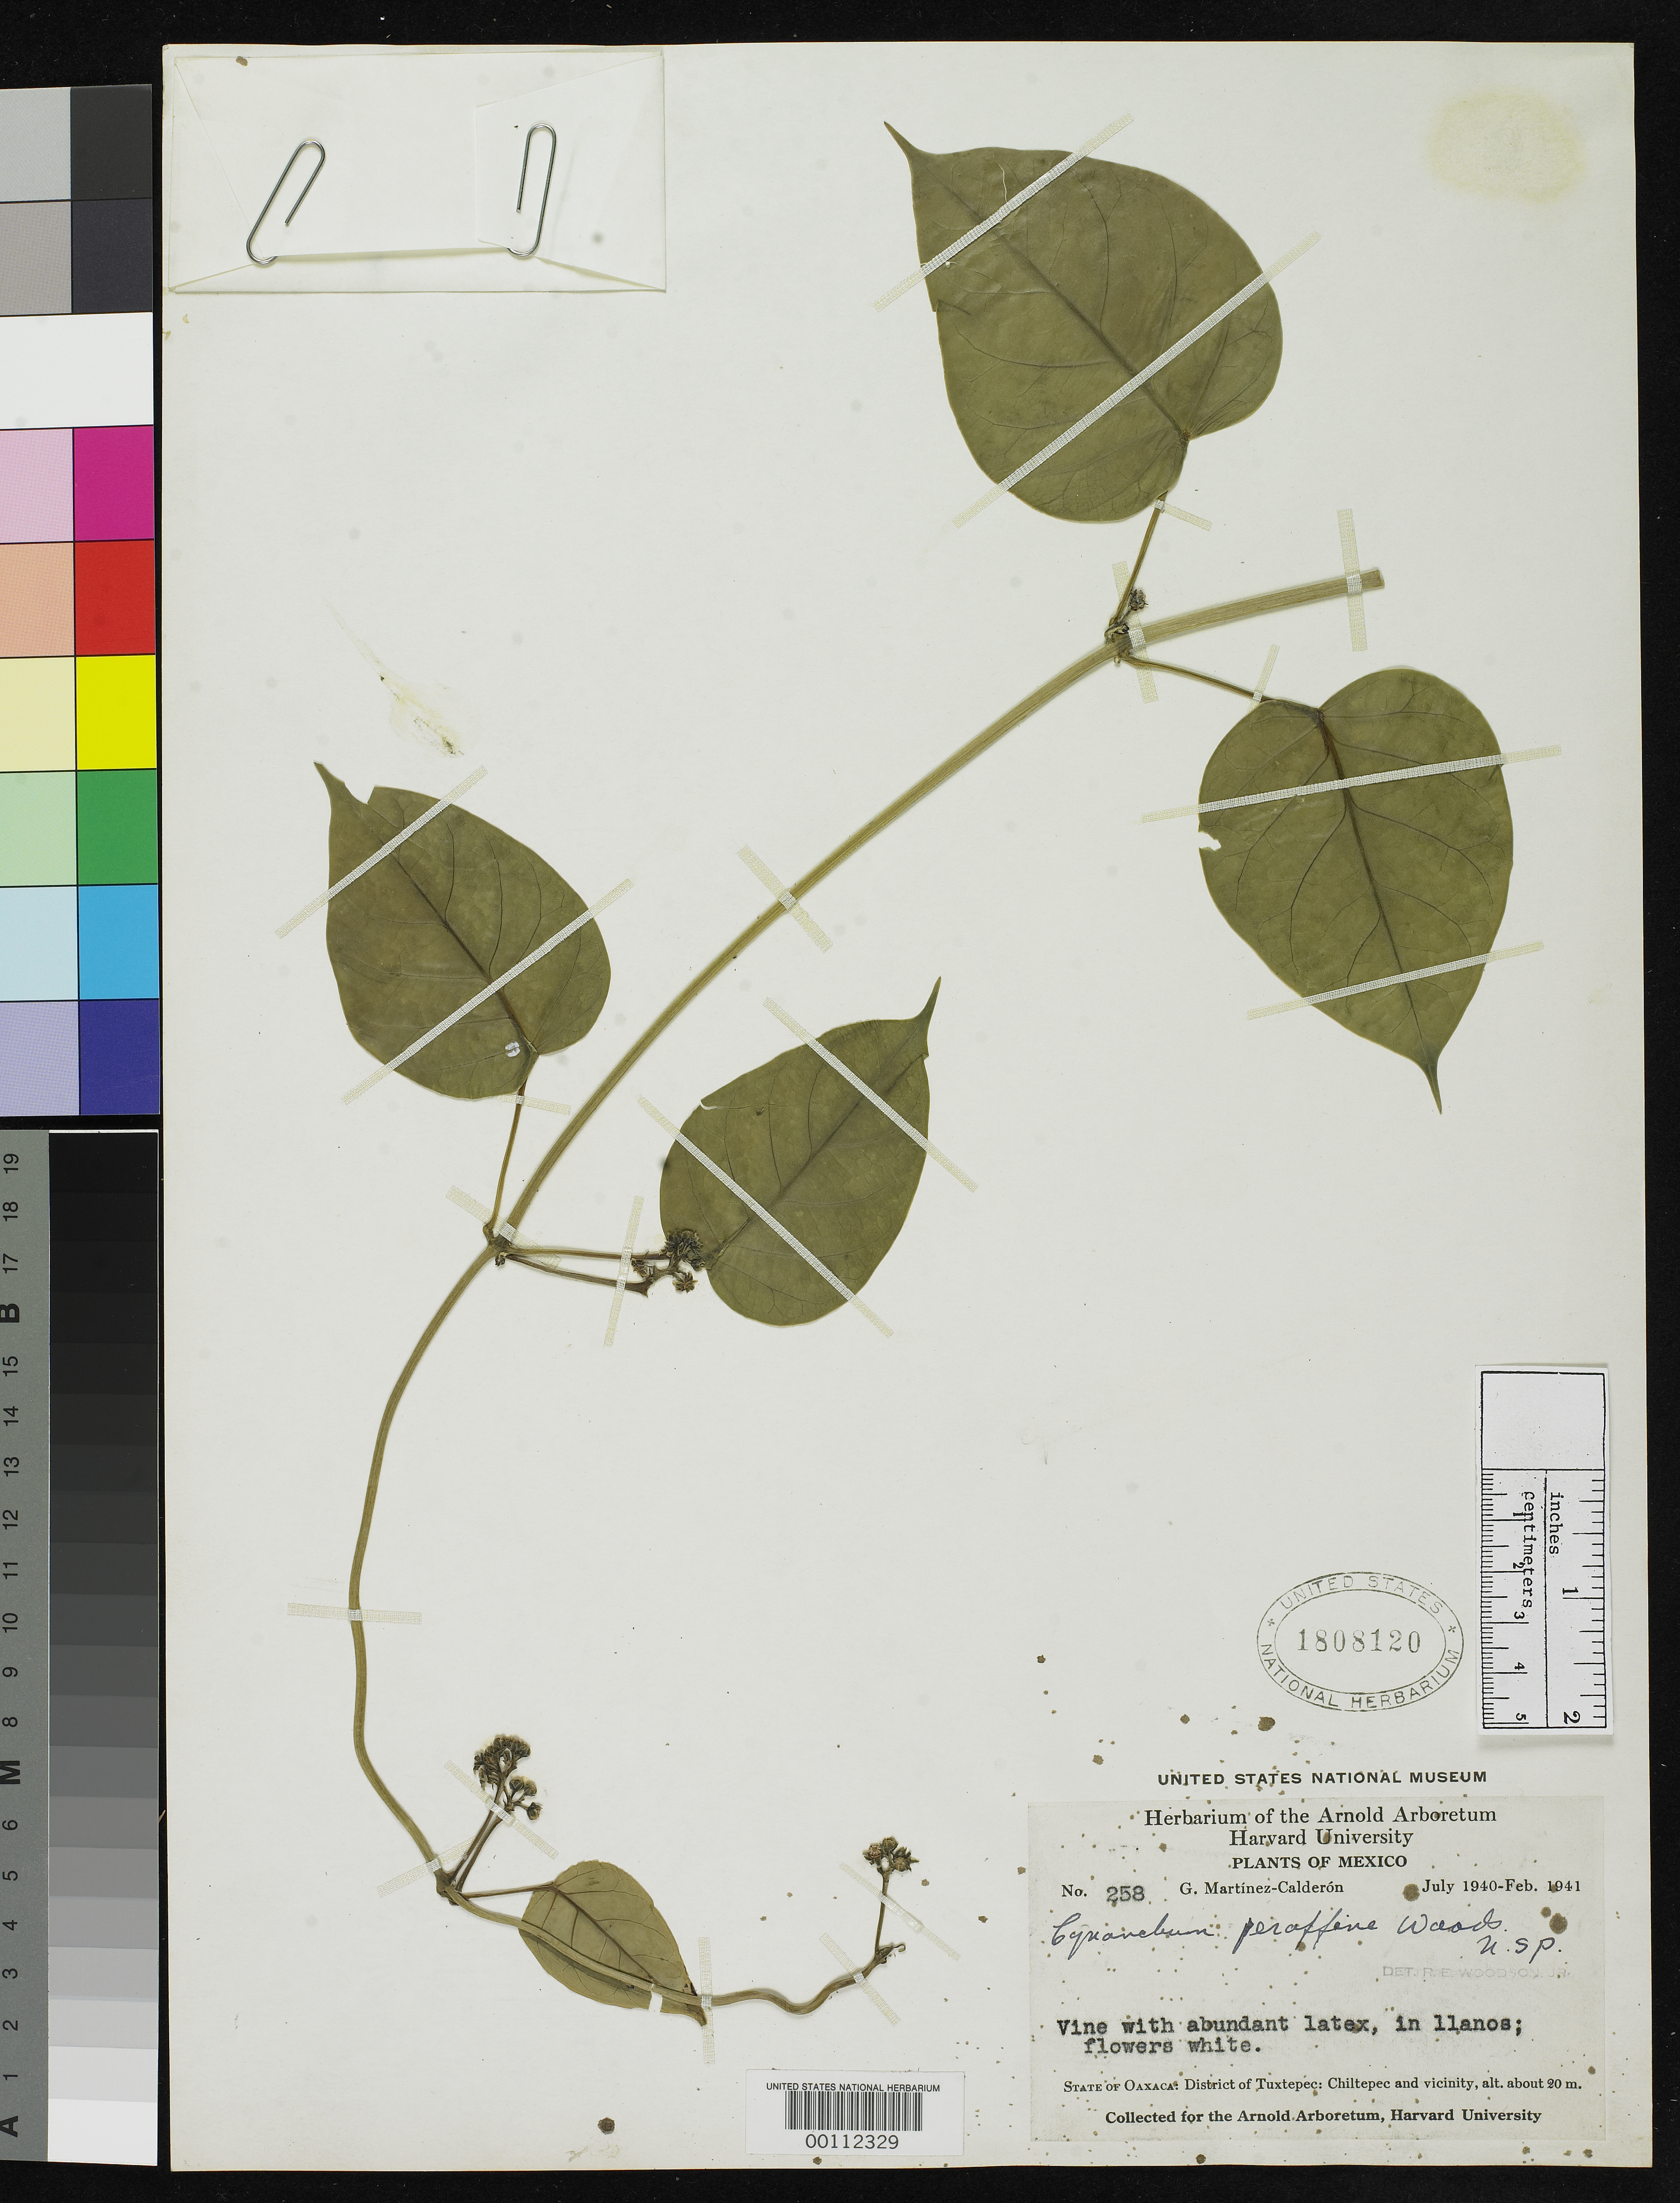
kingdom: Plantae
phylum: Tracheophyta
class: Magnoliopsida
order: Gentianales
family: Apocynaceae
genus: Cynanchum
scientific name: Cynanchum peraffine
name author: Woodson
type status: Holotype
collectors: G. Martínez Calderón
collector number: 258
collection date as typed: Jul 1940 to -- Feb 1941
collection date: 1940-07/1941-02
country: Mexico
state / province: Oaxaca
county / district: Tuxtepec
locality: Chiltepec.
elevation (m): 20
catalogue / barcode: US 1808120